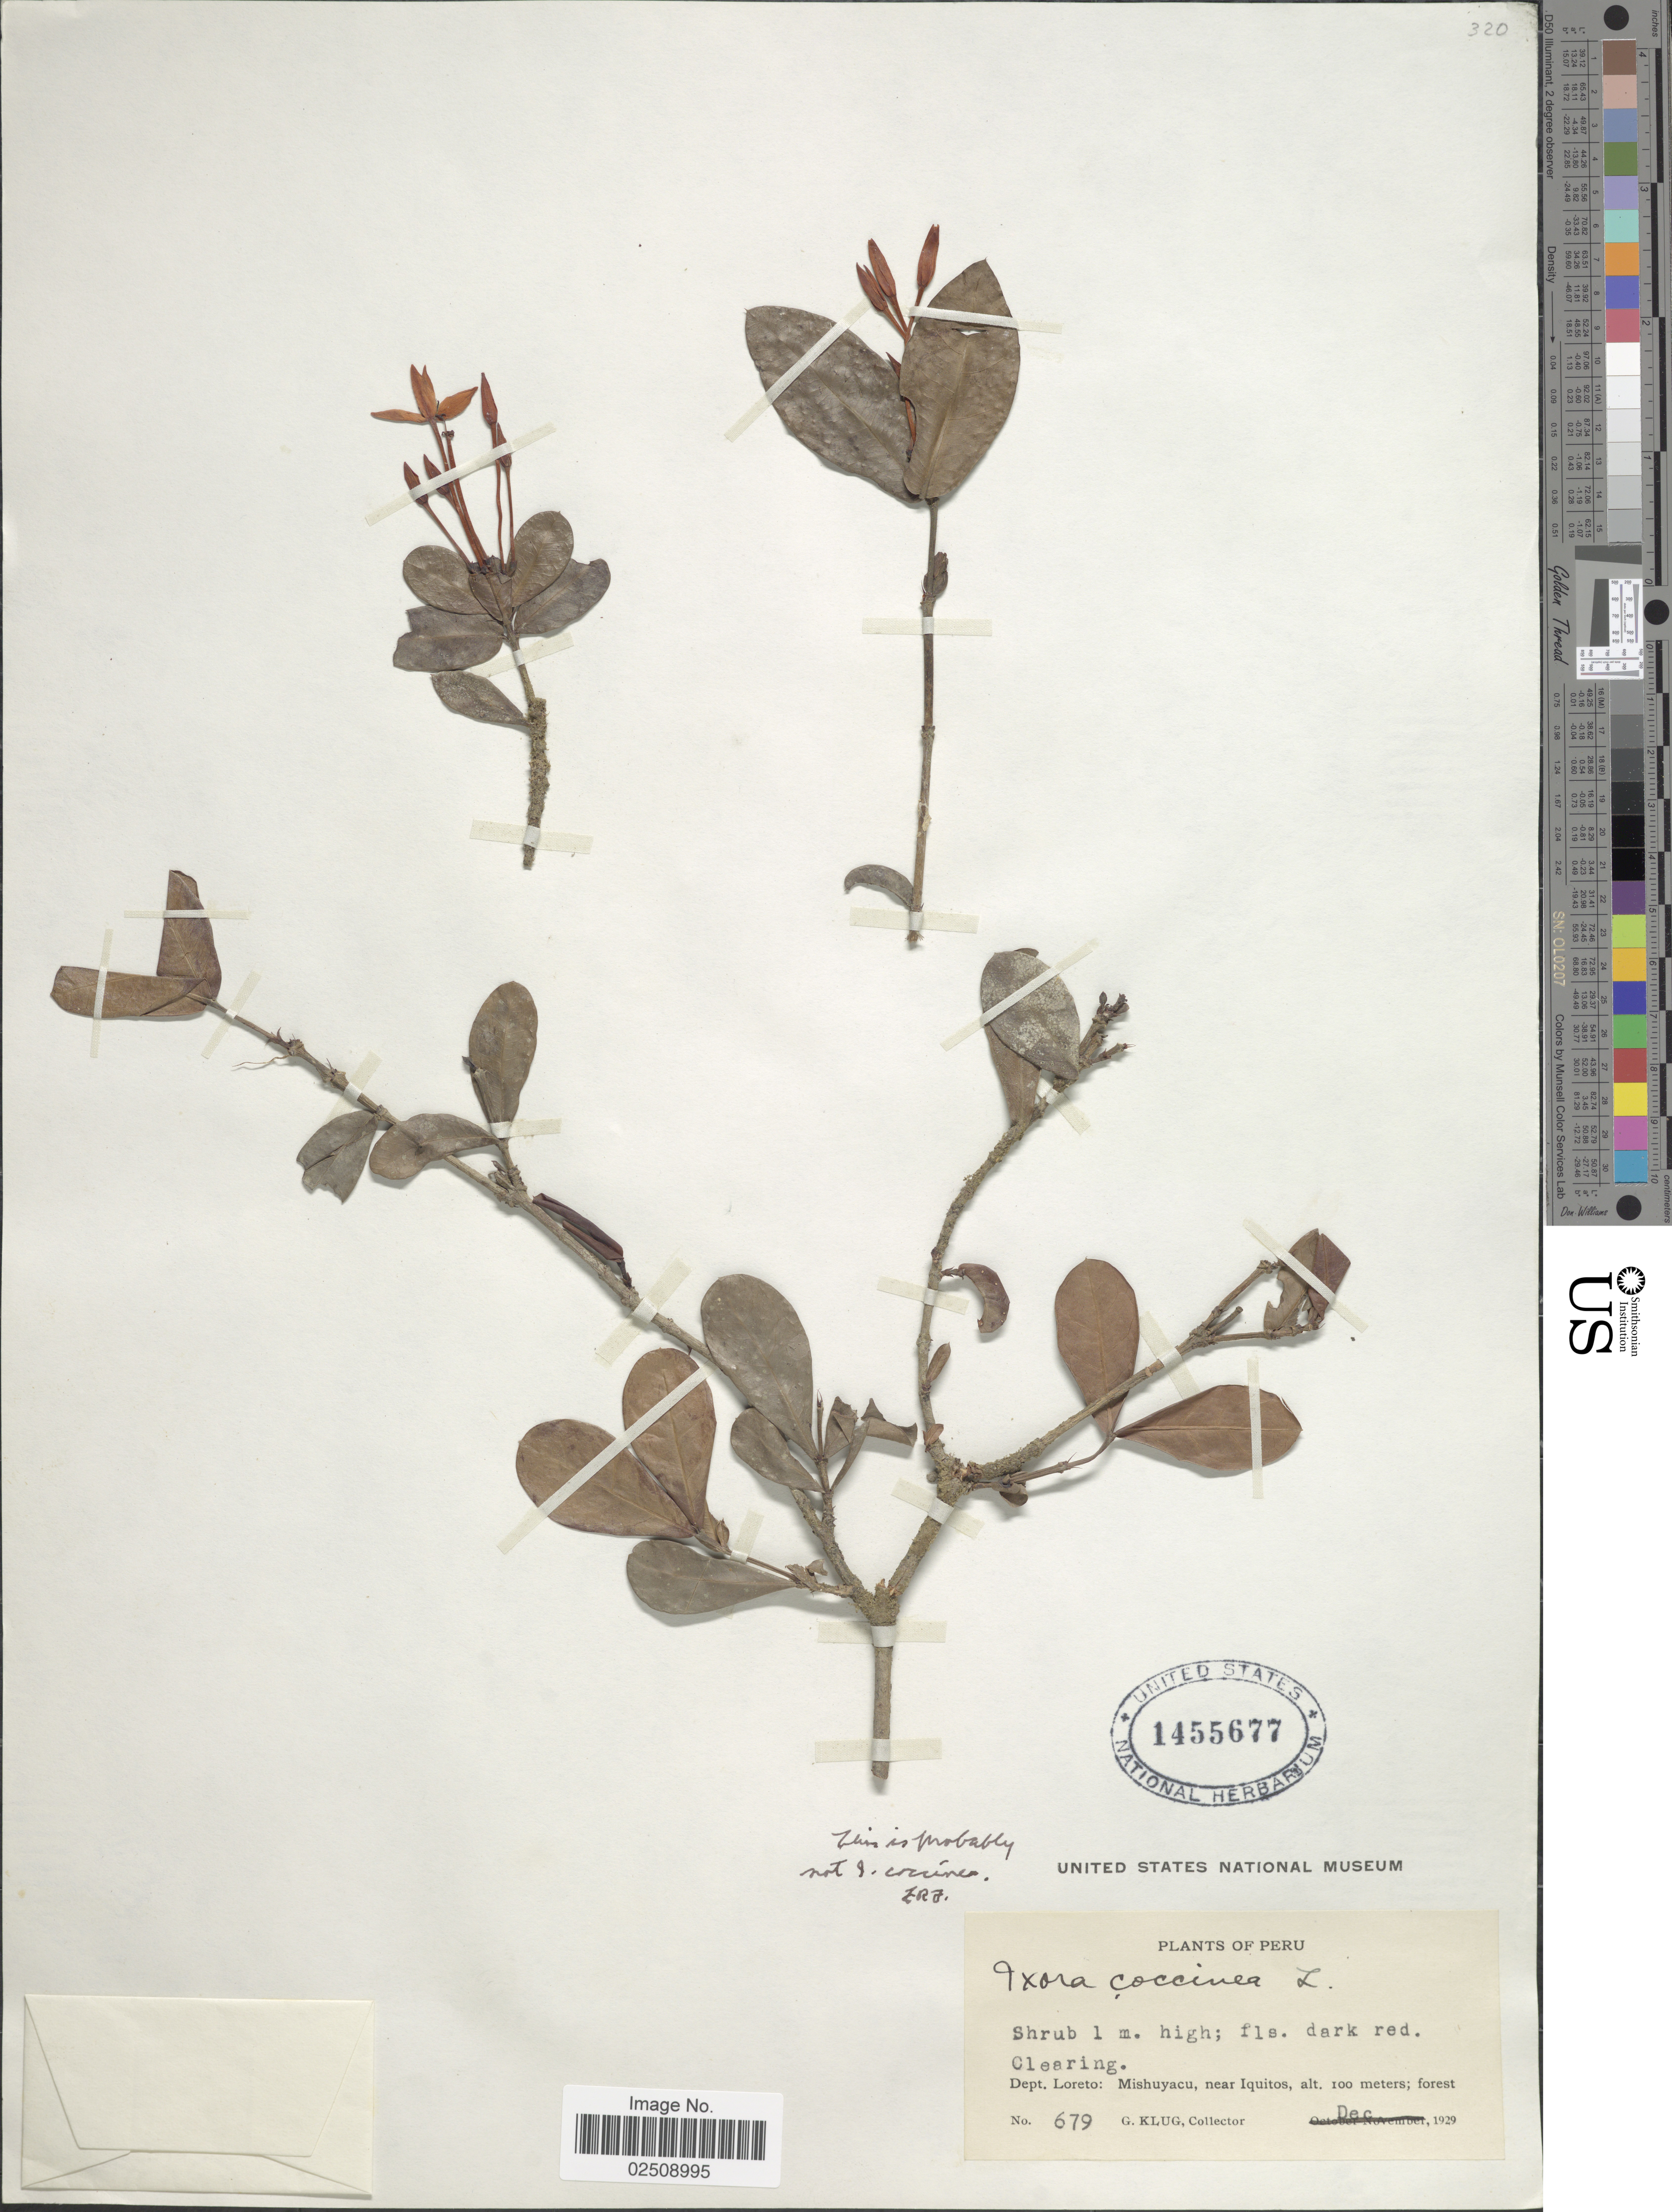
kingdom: Plantae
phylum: Tracheophyta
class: Magnoliopsida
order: Gentianales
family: Rubiaceae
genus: Ixora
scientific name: Ixora sp.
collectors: G. Klug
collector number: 679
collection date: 1929-12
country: Peru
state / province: Loreto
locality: Mishuyacu, near Iquitos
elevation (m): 100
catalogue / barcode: US 1455677